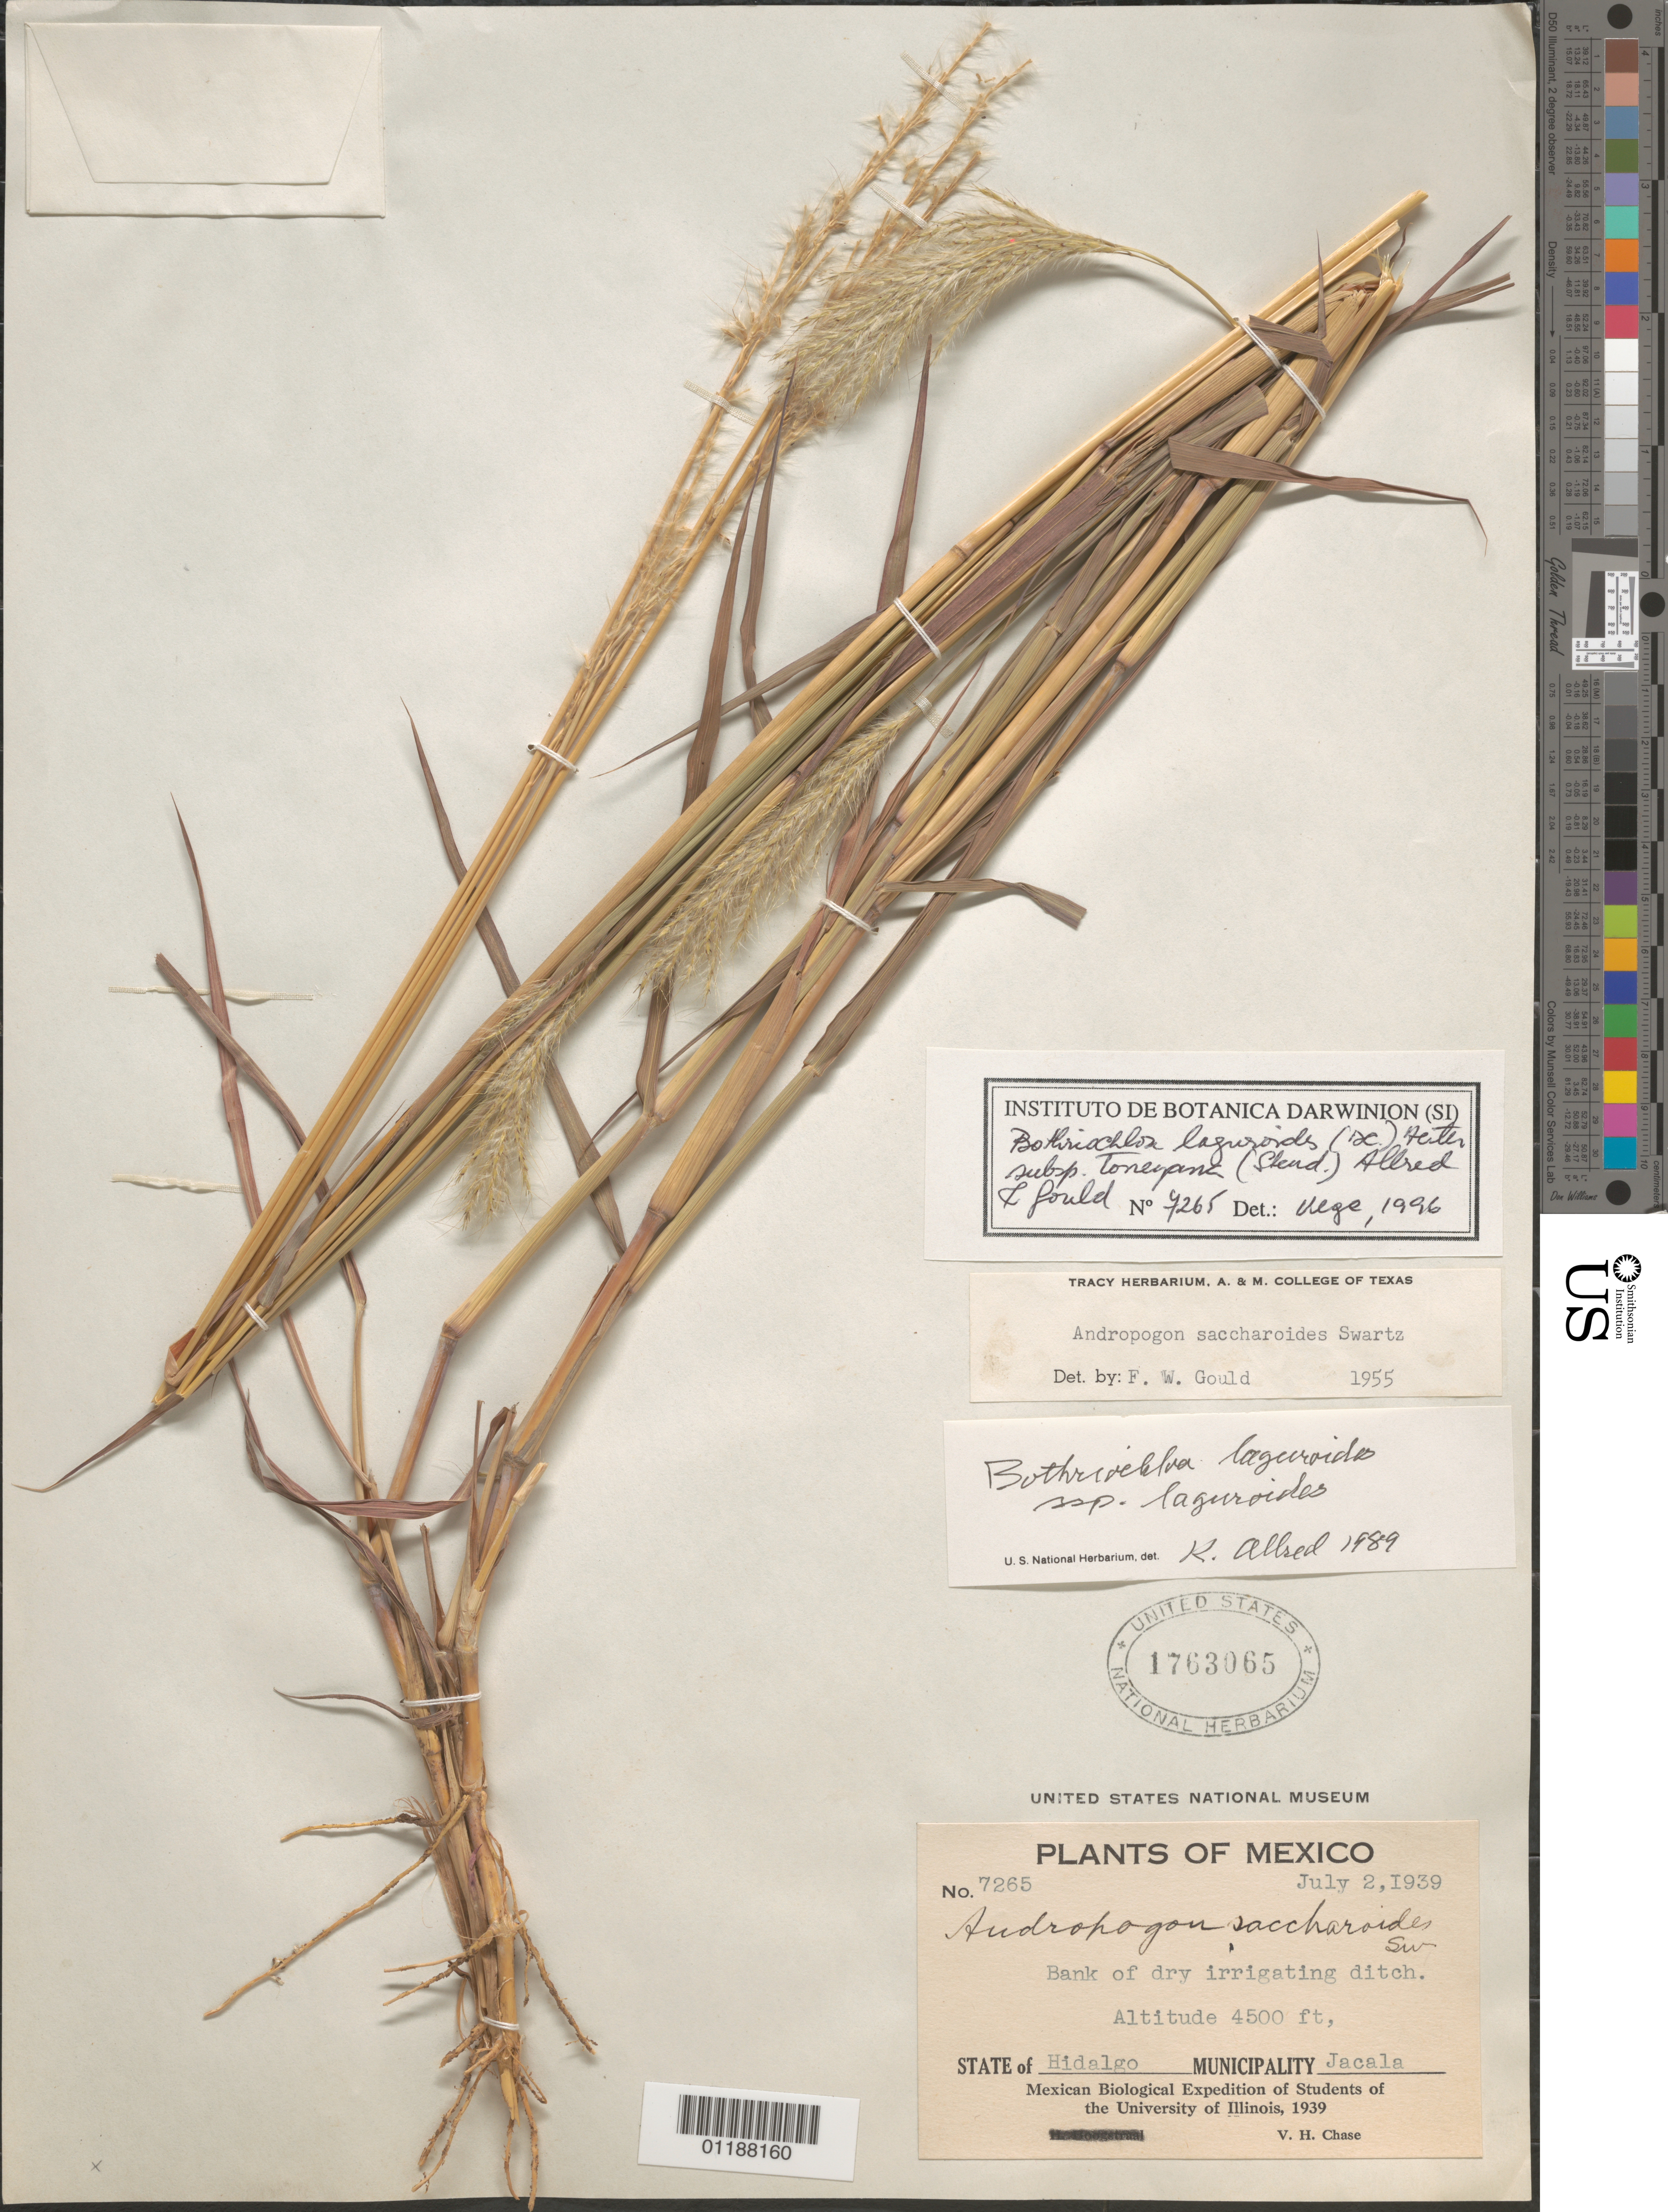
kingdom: Plantae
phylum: Tracheophyta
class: Liliopsida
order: Poales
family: Poaceae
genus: Bothriochloa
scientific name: Bothriochloa laguroides subsp. torreyana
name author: (Steud.) Allred & Gould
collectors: V. H. Chase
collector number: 7265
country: Mexico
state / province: Hidalgo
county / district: Jacala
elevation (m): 1372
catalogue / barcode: US 1763065